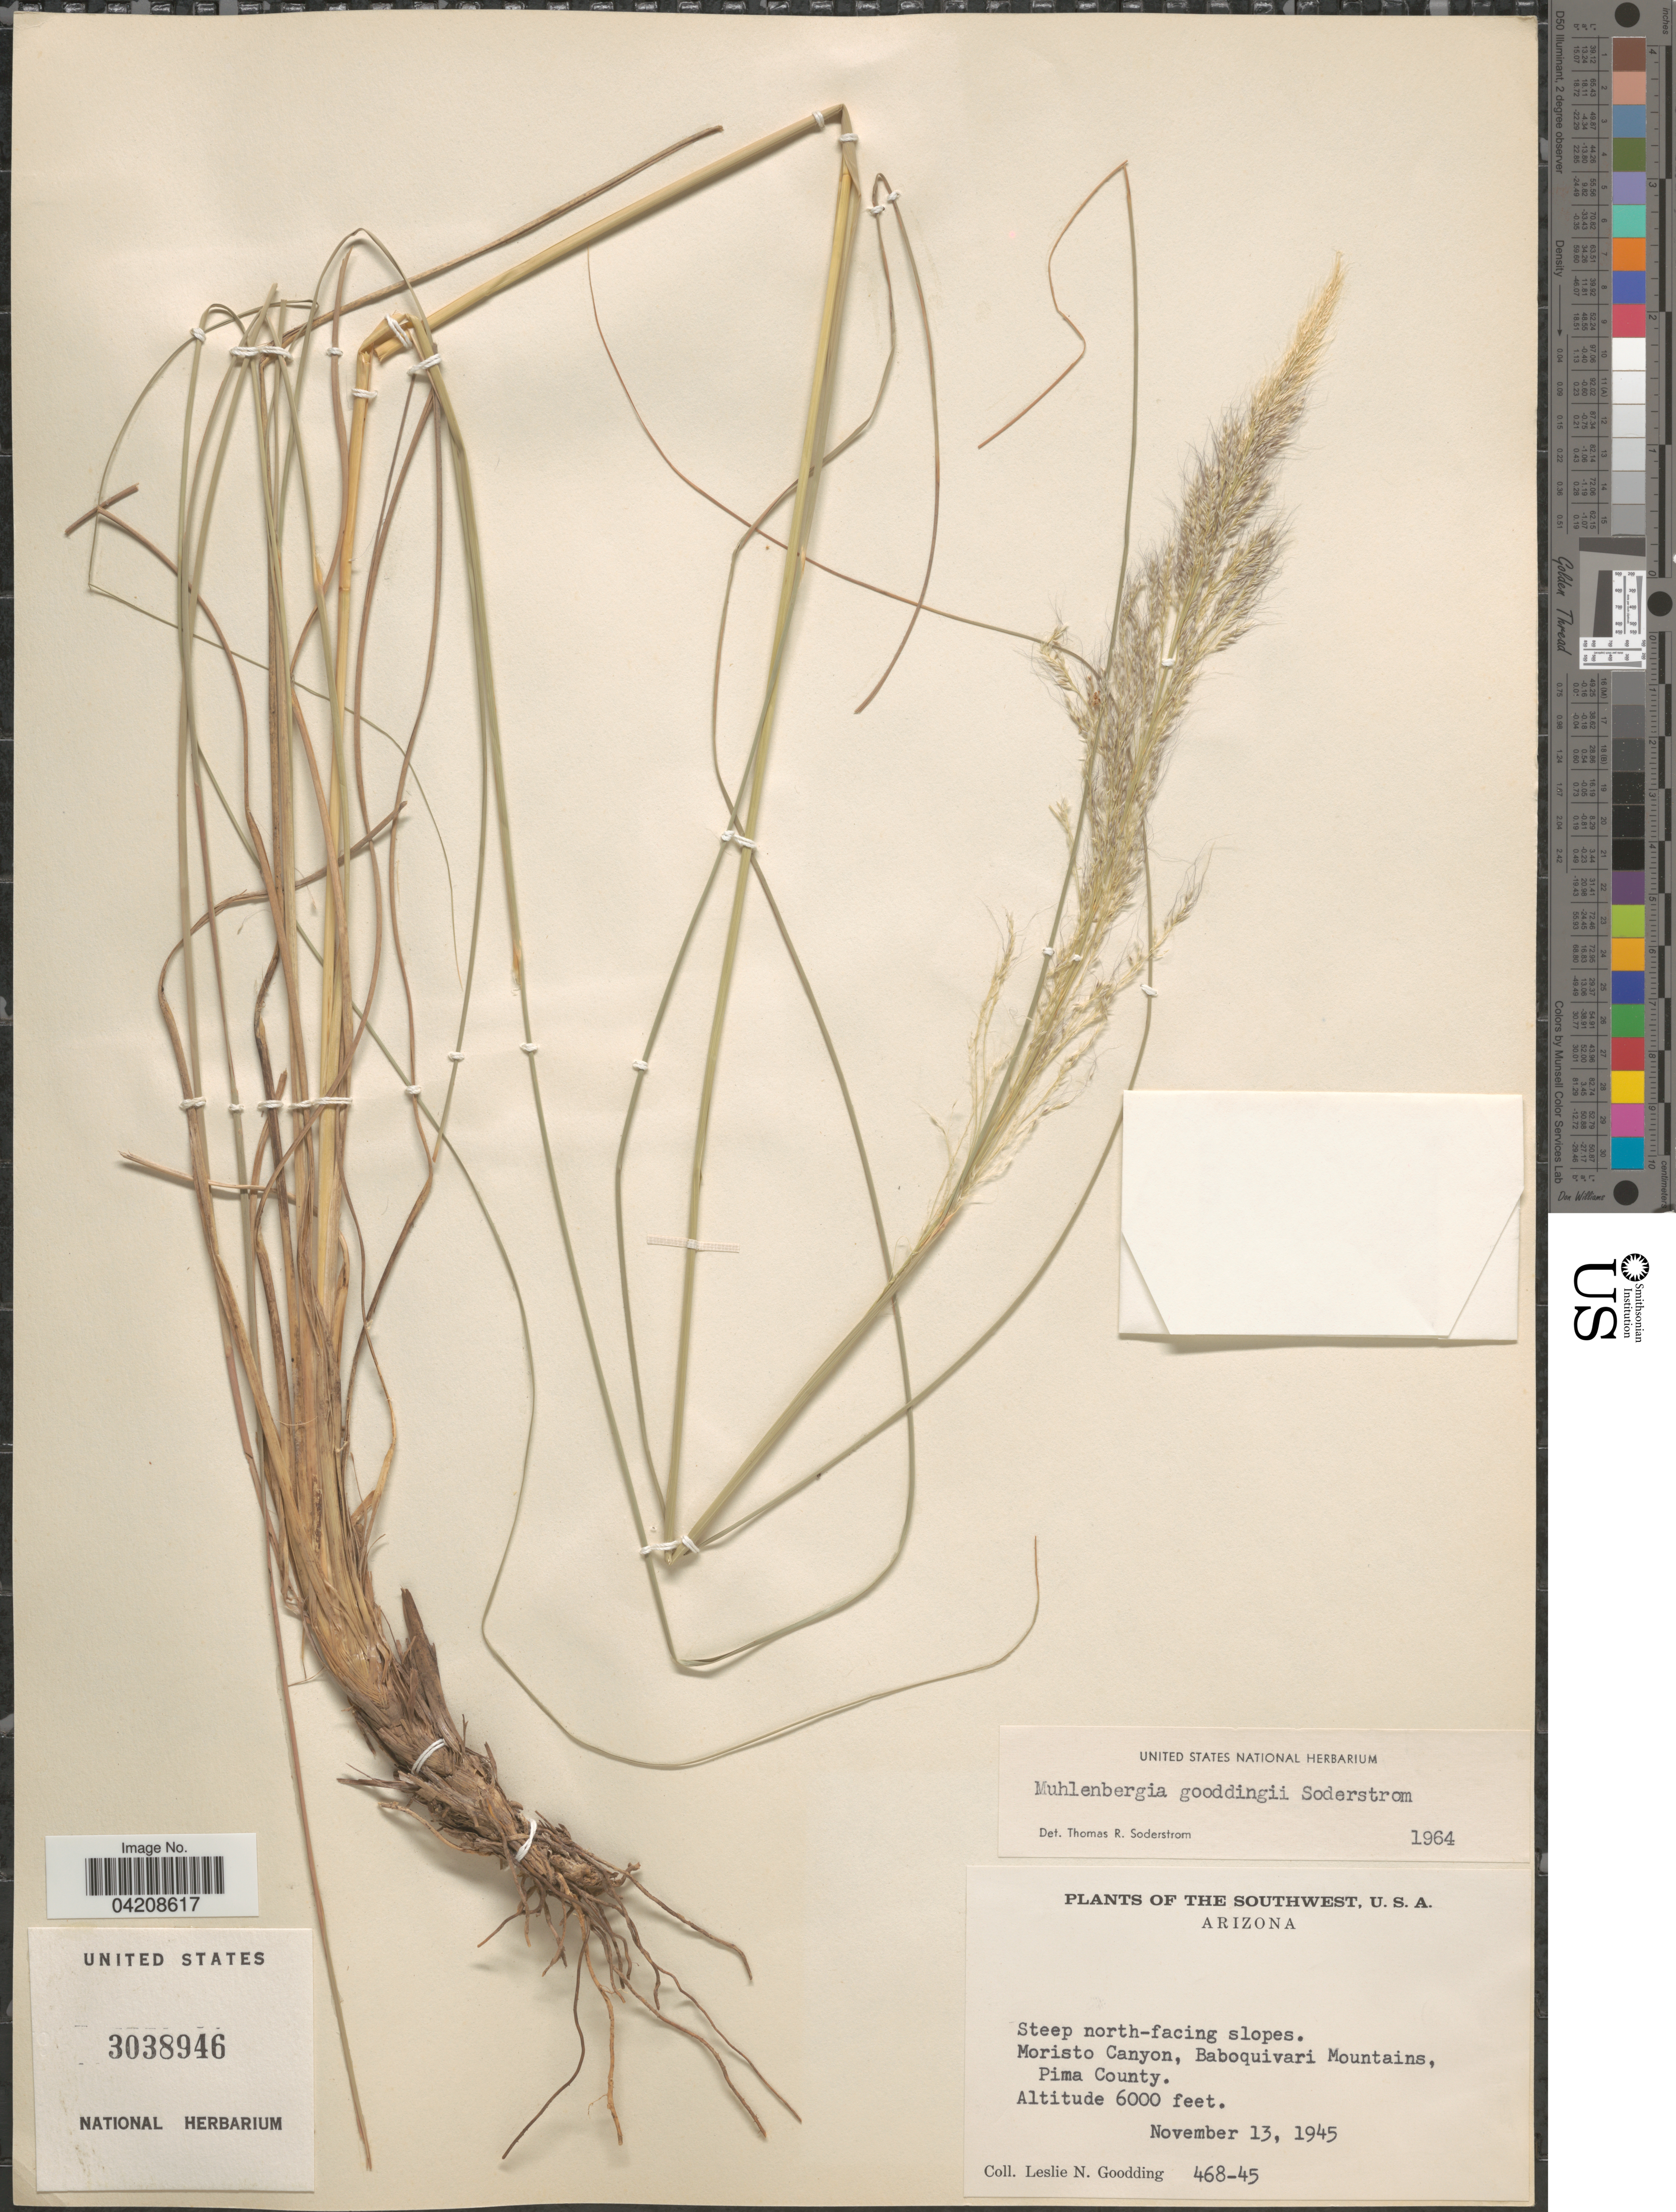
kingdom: Plantae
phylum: Tracheophyta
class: Liliopsida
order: Poales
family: Poaceae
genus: Muhlenbergia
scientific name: Muhlenbergia emersleyi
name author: Vasey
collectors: L. N. Goodding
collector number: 468-45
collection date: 1945-11-13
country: United States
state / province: Arizona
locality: Southwest. Steep north-facing slopes. Moristo Canyon, Baboquivari Mountains, Pima County.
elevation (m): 1829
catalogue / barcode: US 3038946